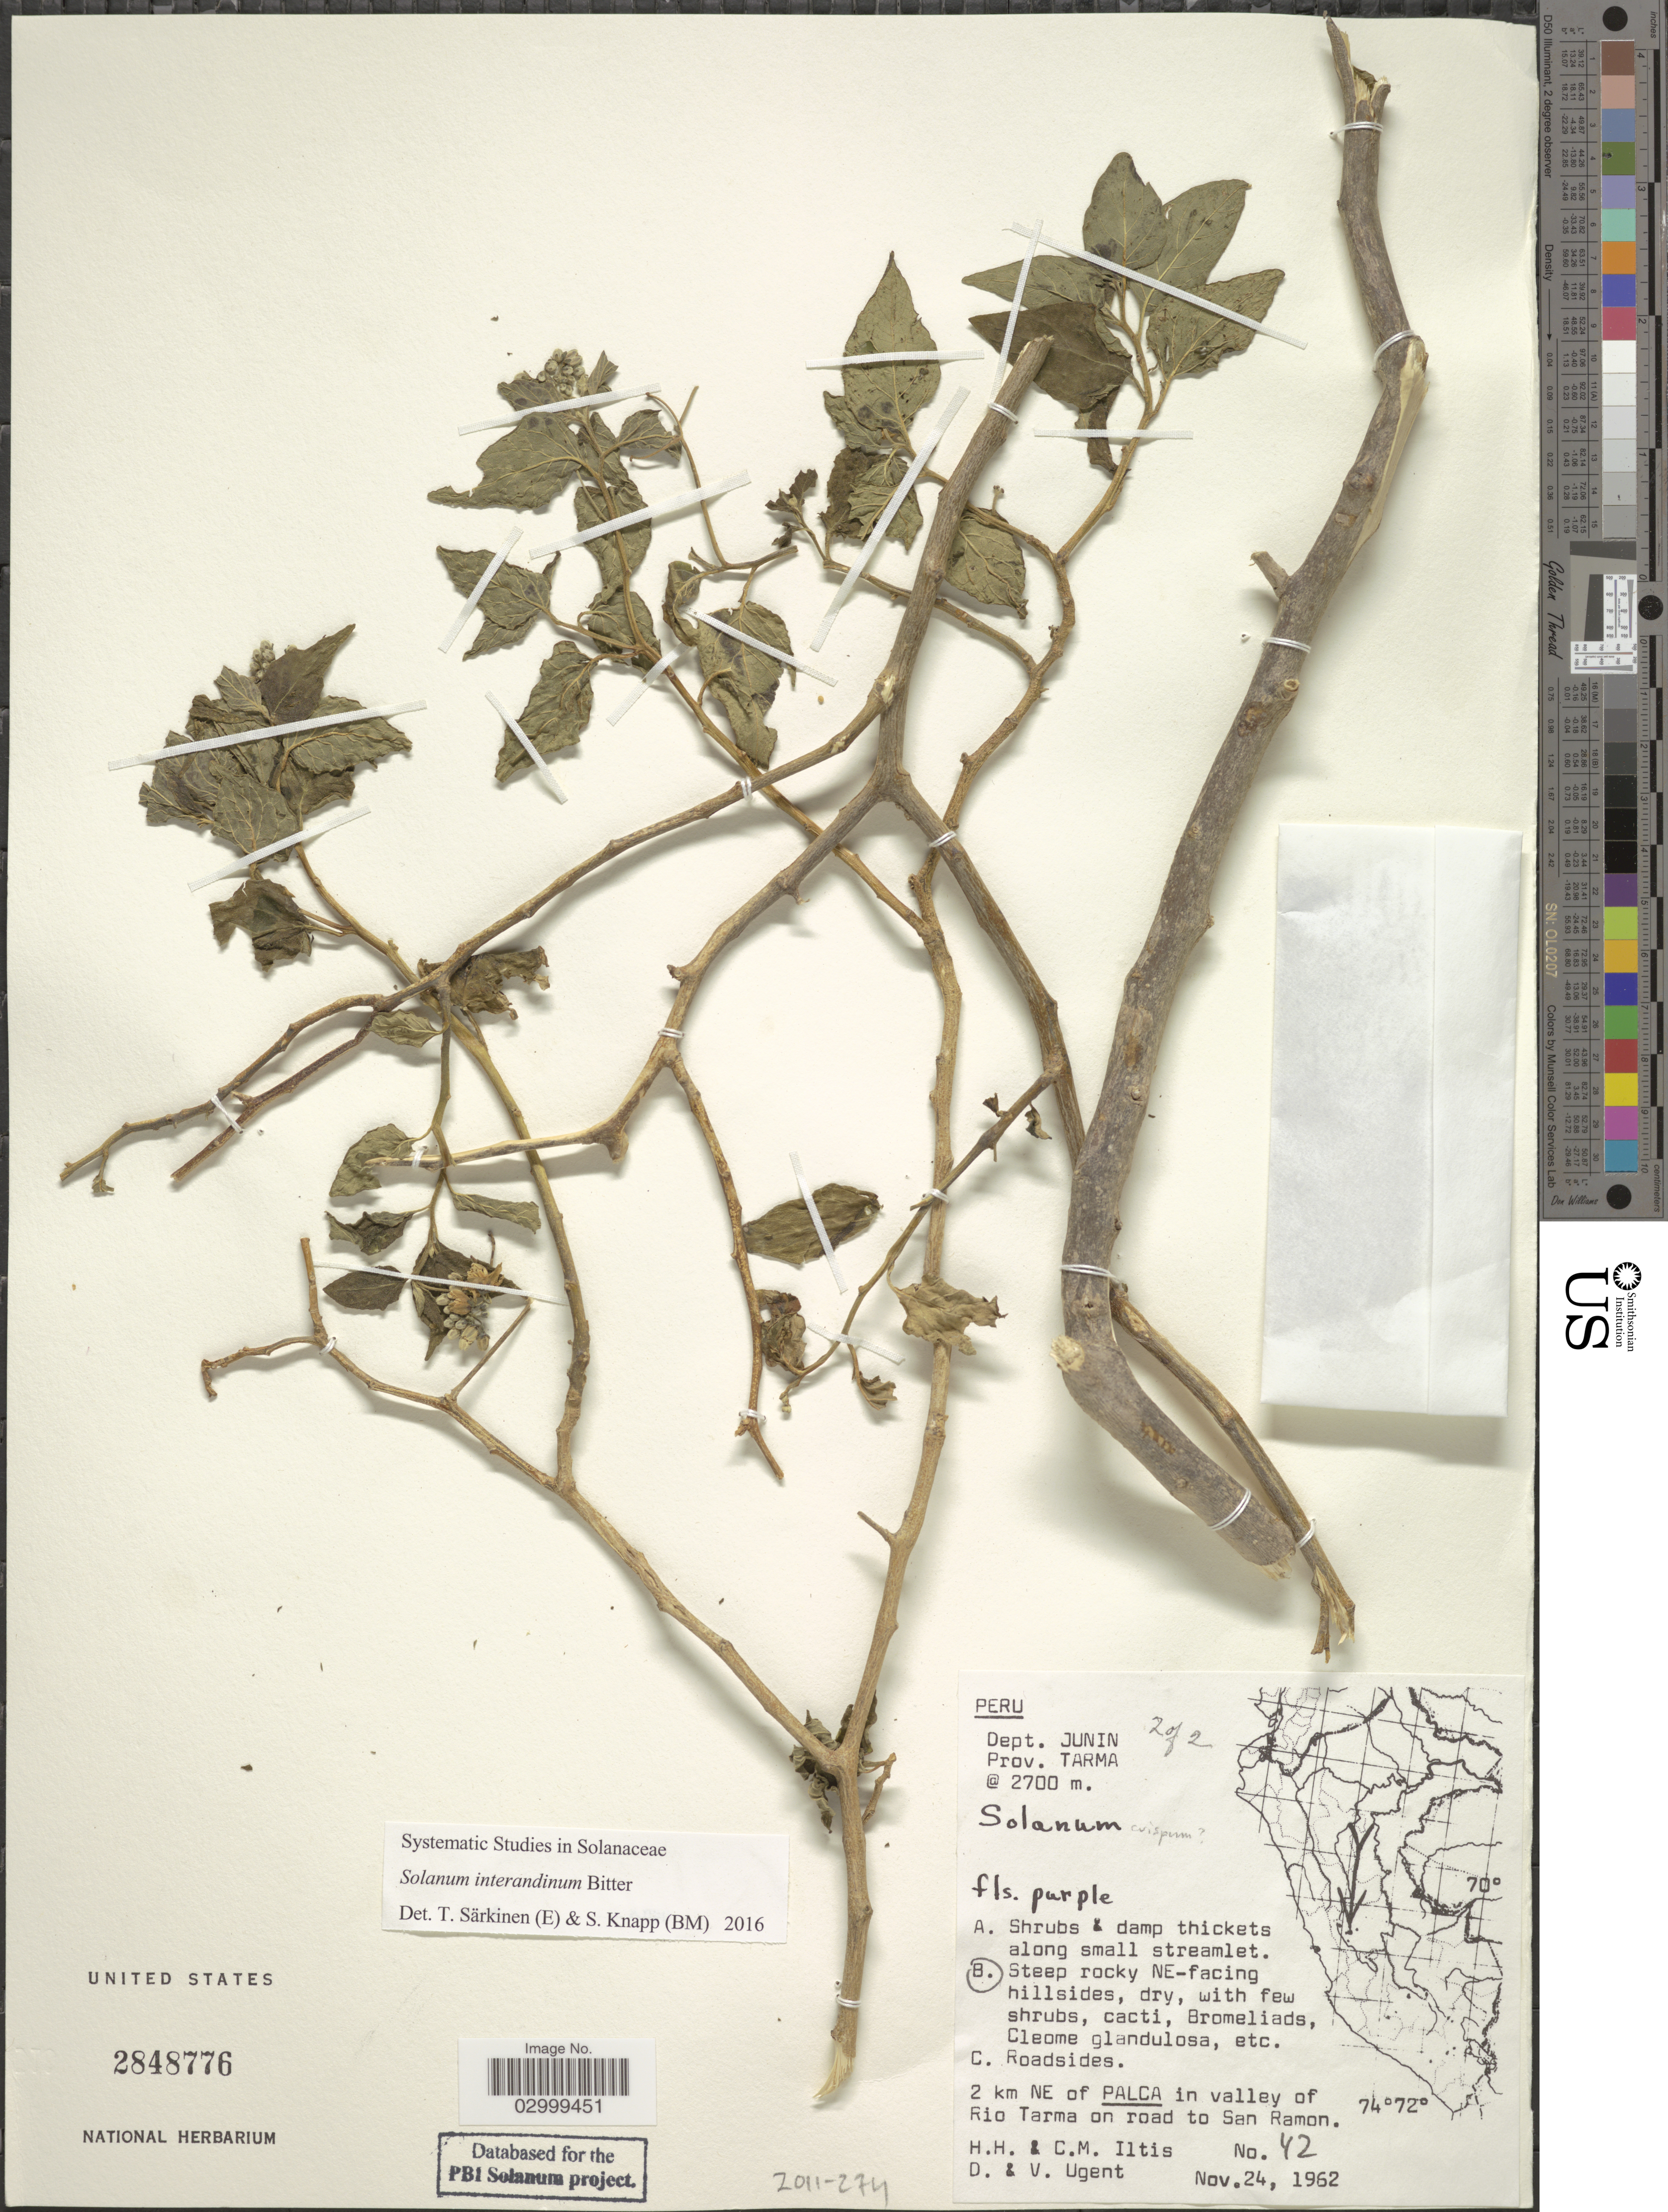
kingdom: Plantae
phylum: Tracheophyta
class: Magnoliopsida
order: Solanales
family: Solanaceae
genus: Solanum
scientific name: Solanum interandinum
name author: Bitter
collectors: H. H. Iltis, C. M Iltis, D. Ugent & V. Ugent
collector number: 42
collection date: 1962-11-24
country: Peru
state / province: Junín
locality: Dept. Junin. Prov. Tarma. 2 km NE of Palca in valley of Rio Tarma on road to San Ramon.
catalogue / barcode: US 2848776